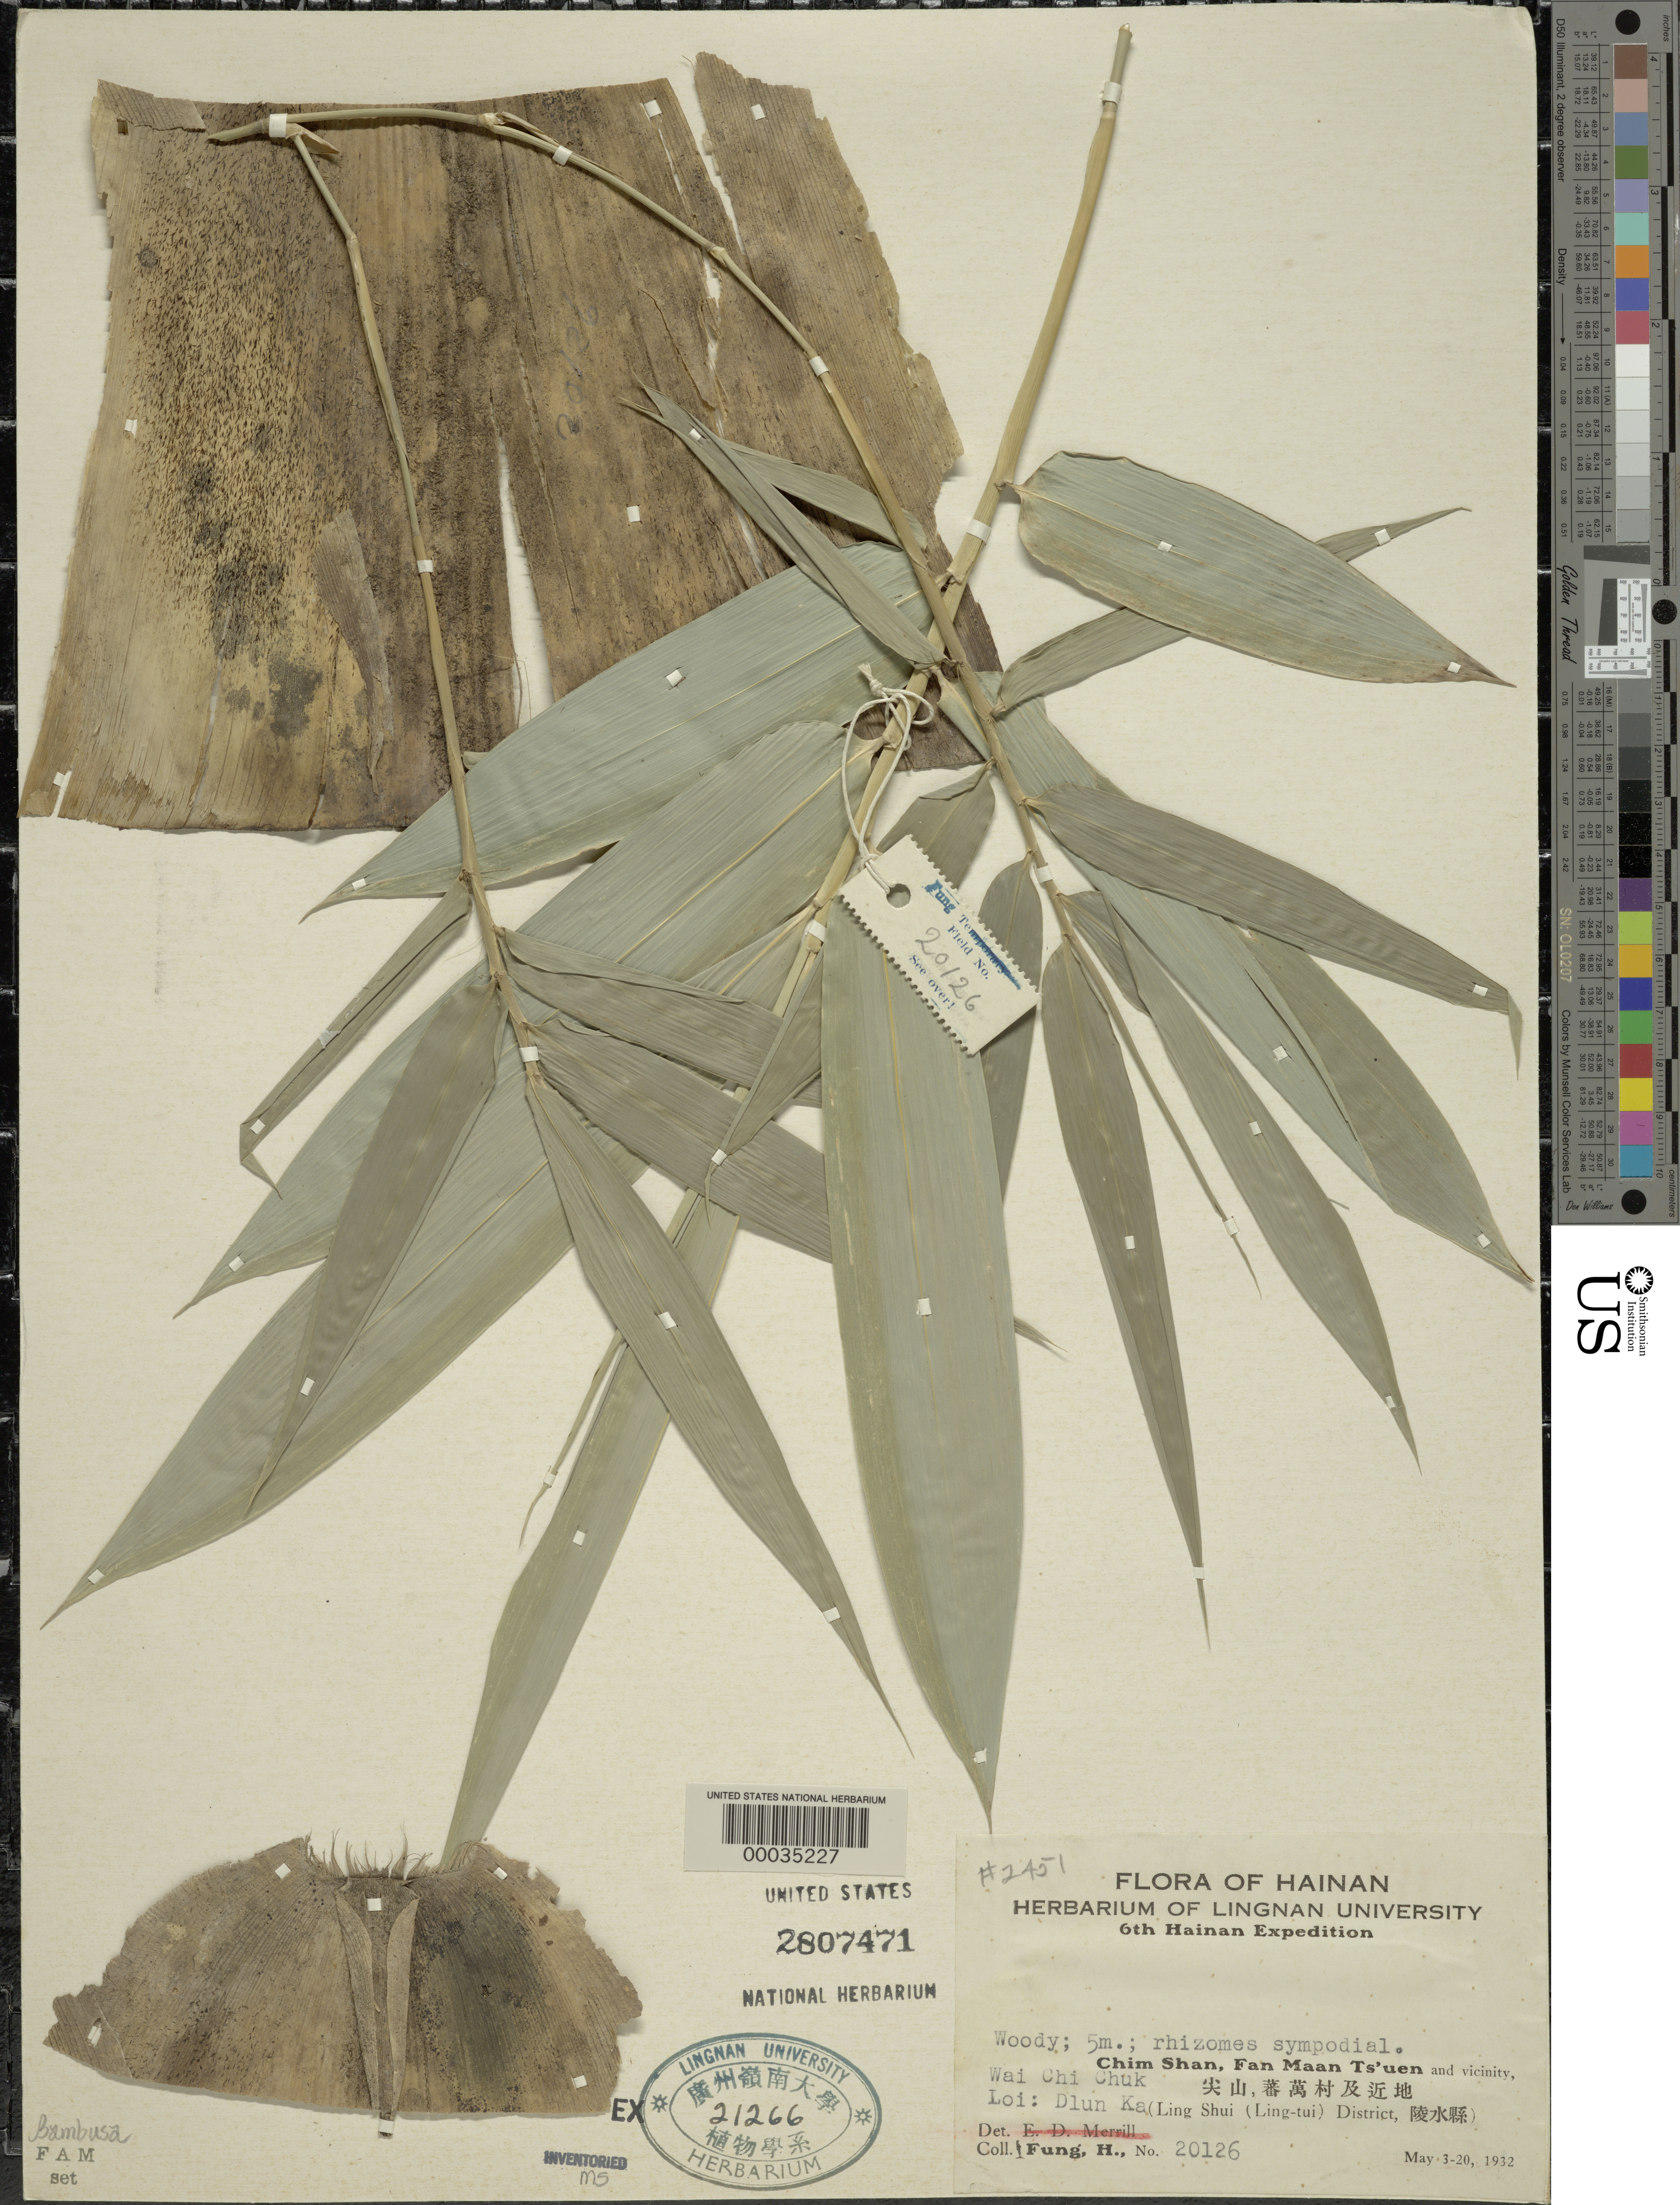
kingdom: Plantae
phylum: Tracheophyta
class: Liliopsida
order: Poales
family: Poaceae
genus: Bambusa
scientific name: Bambusa sp.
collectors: H. L. Fung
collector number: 20126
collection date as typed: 03 May 1932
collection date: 1932-05-03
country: China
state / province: Hainan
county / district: Ling Shui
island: Hainan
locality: Chim Shan, Fan Maan Ts'uen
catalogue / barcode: US 2807471